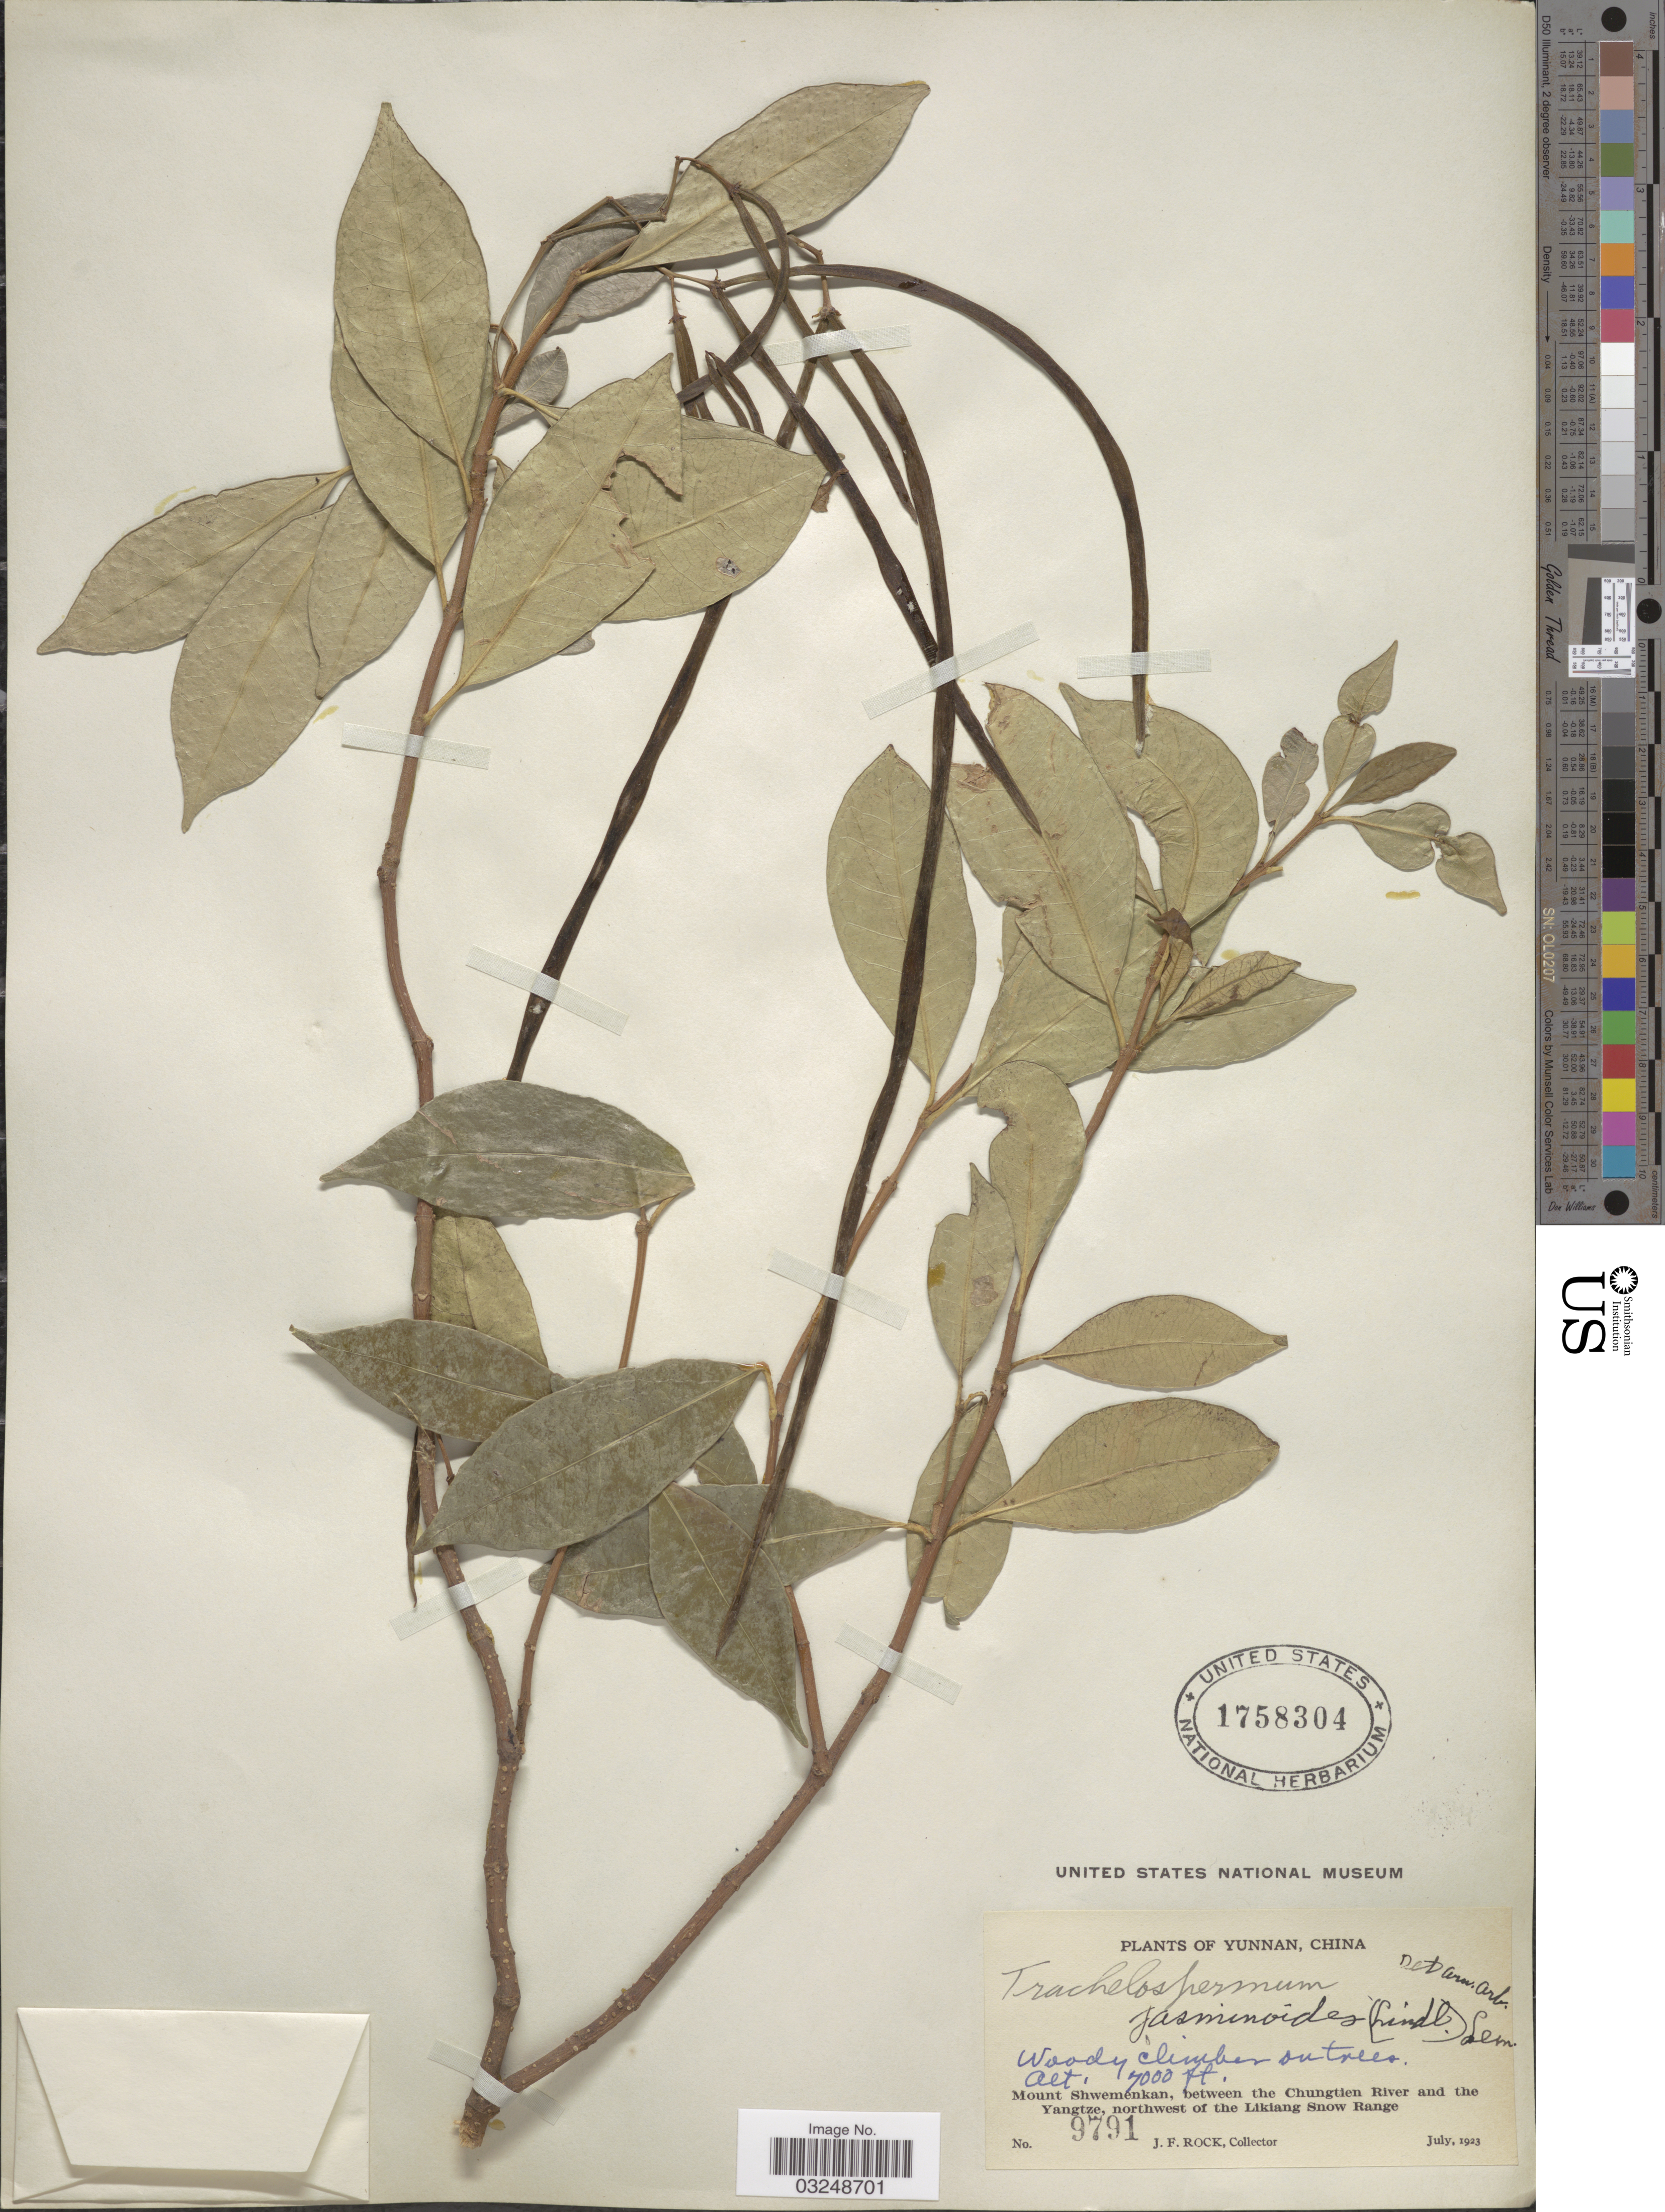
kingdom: Plantae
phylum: Tracheophyta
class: Magnoliopsida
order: Gentianales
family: Apocynaceae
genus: Trachelospermum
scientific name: Trachelospermum jasminoides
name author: (Lindl.) Lem.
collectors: J. Rock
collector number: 9791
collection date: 1923-07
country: China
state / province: Yunnan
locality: Mount Shwemenkan, between the Chungtien River and the Yangtze, northwest of the Likiang Snow Range.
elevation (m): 2134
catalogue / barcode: US 1758304